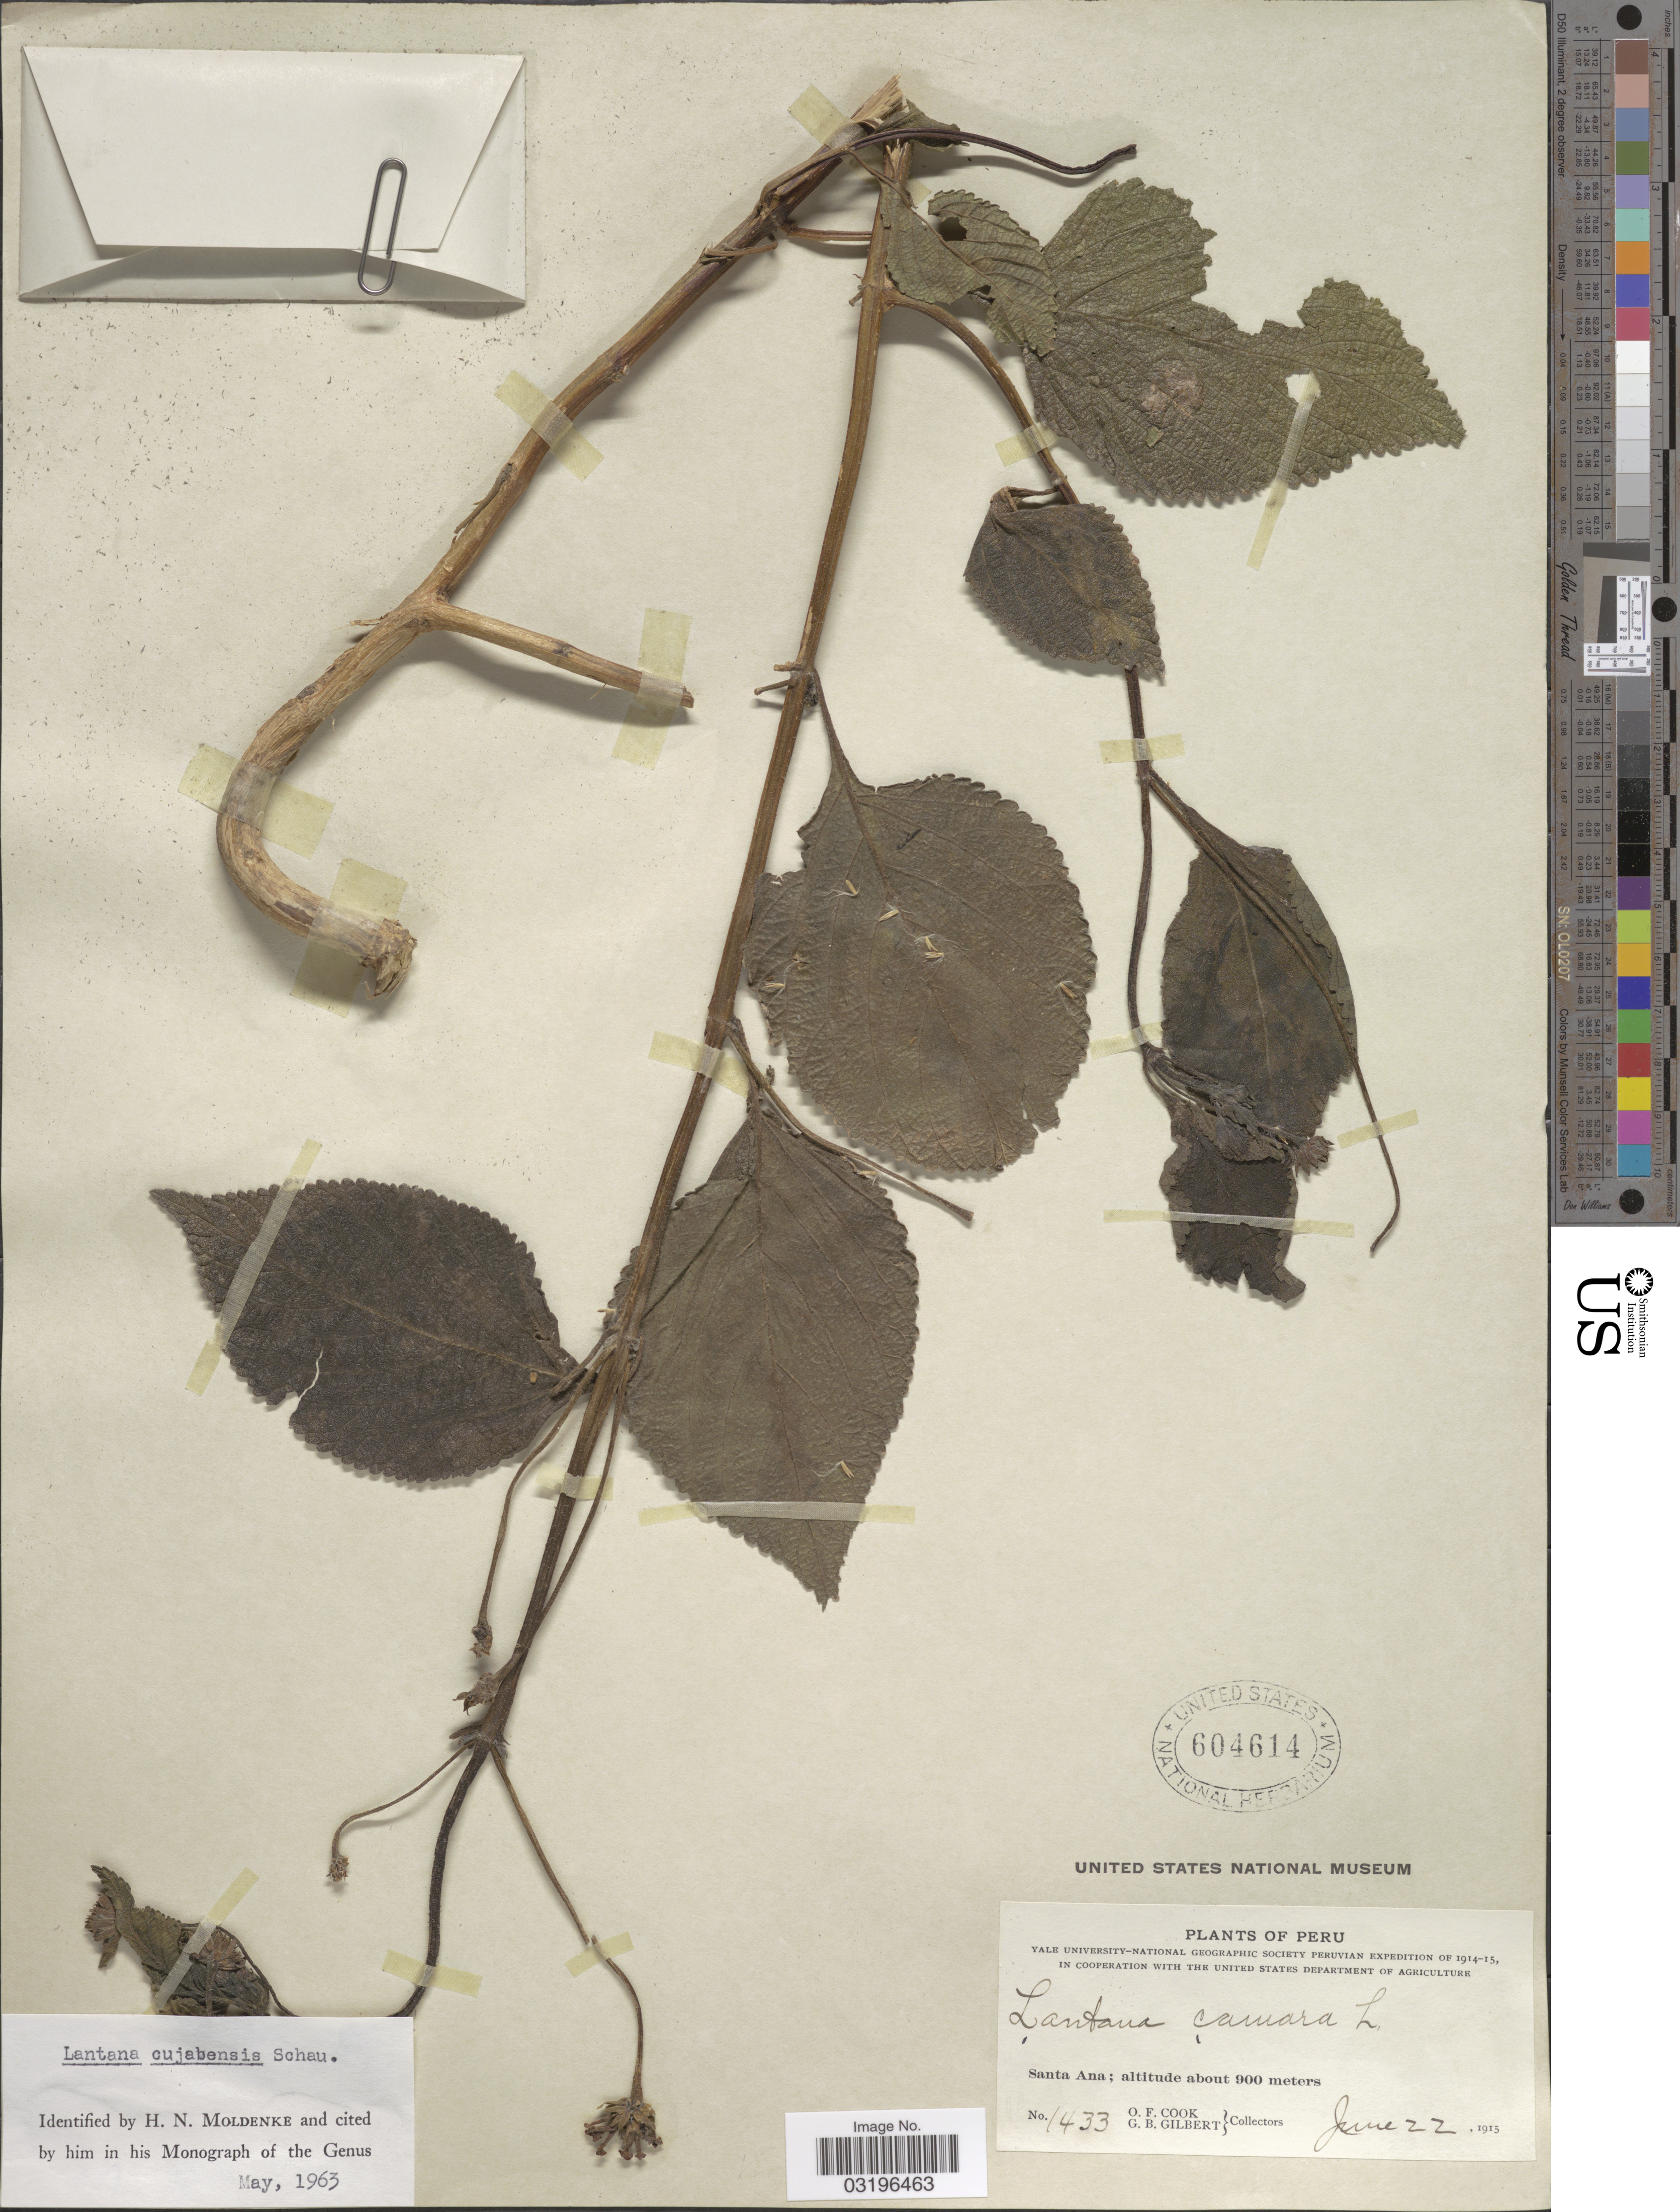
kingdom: Plantae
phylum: Tracheophyta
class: Magnoliopsida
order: Lamiales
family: Verbenaceae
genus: Lantana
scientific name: Lantana cujabensis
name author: Schau.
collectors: O. F. Cook & G. B. Gilbert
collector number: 1433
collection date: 1915-06-22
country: Peru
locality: Santa Ana.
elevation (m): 900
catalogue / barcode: US 604614